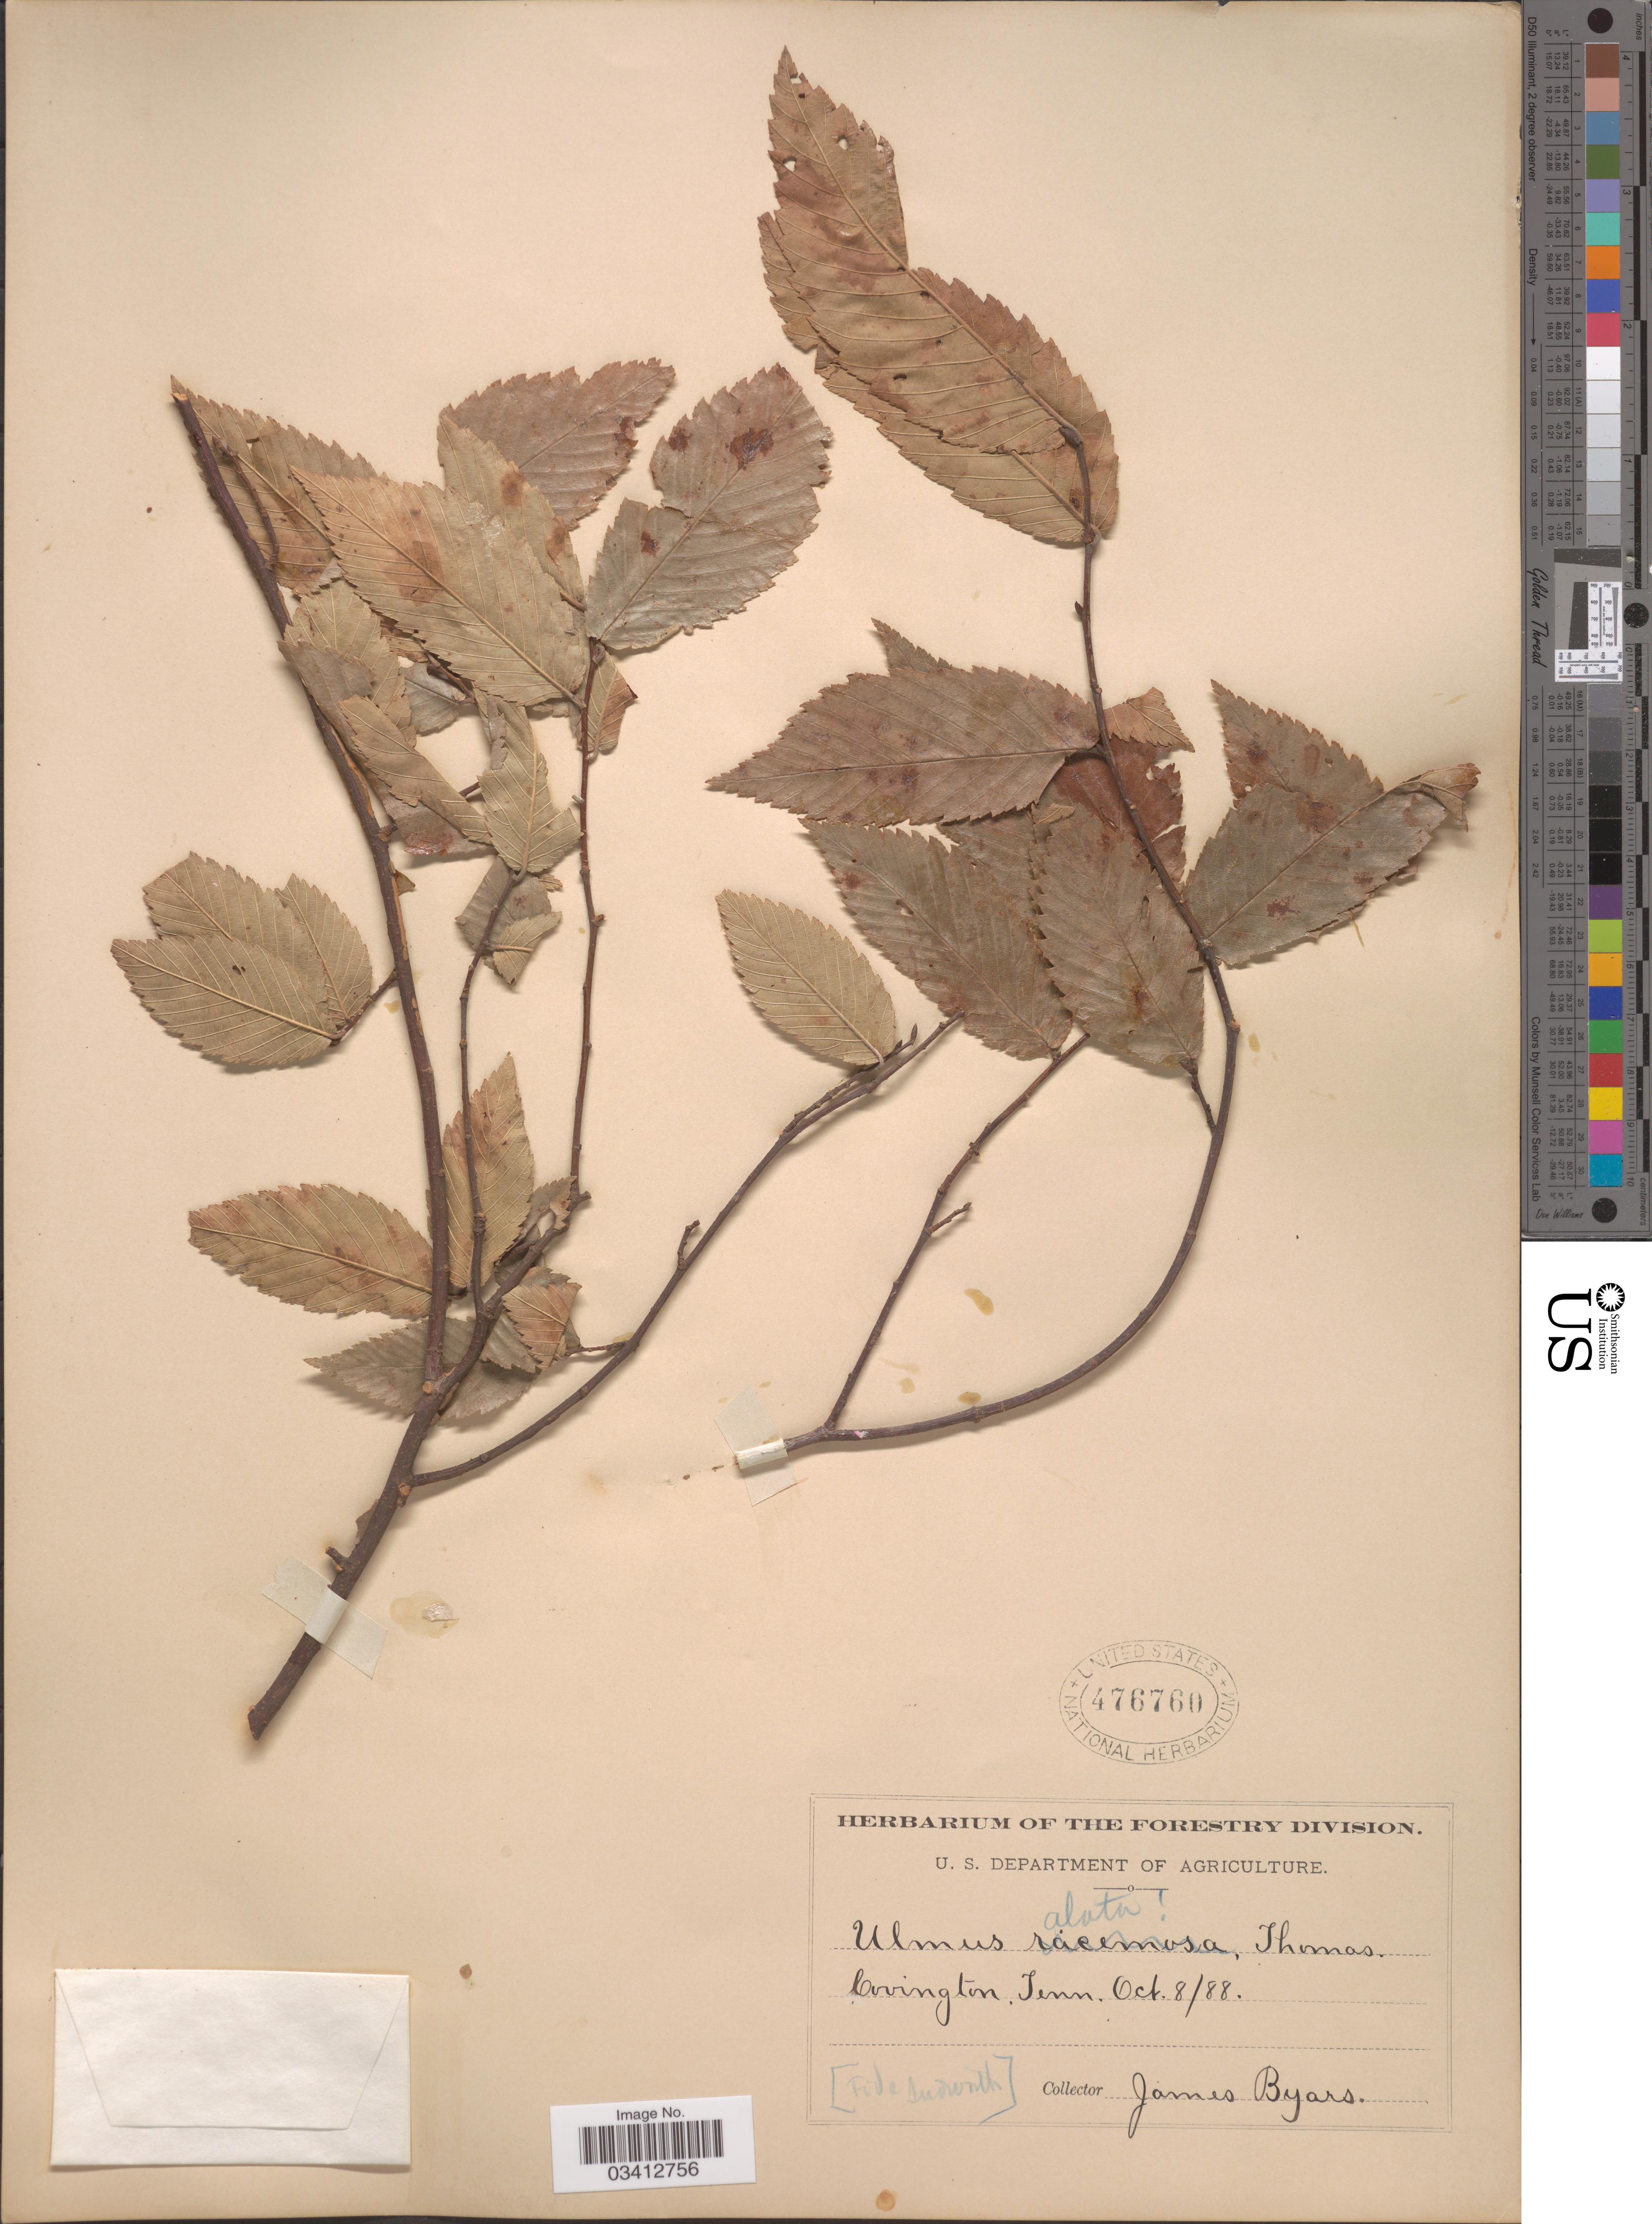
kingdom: Plantae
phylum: Tracheophyta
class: Magnoliopsida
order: Rosales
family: Ulmaceae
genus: Ulmus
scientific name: Ulmus alata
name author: Michx.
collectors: J. Byars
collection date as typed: Transcribed d/m/y: 8/10/88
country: United States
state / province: Tennessee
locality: Covington.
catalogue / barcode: US 476760